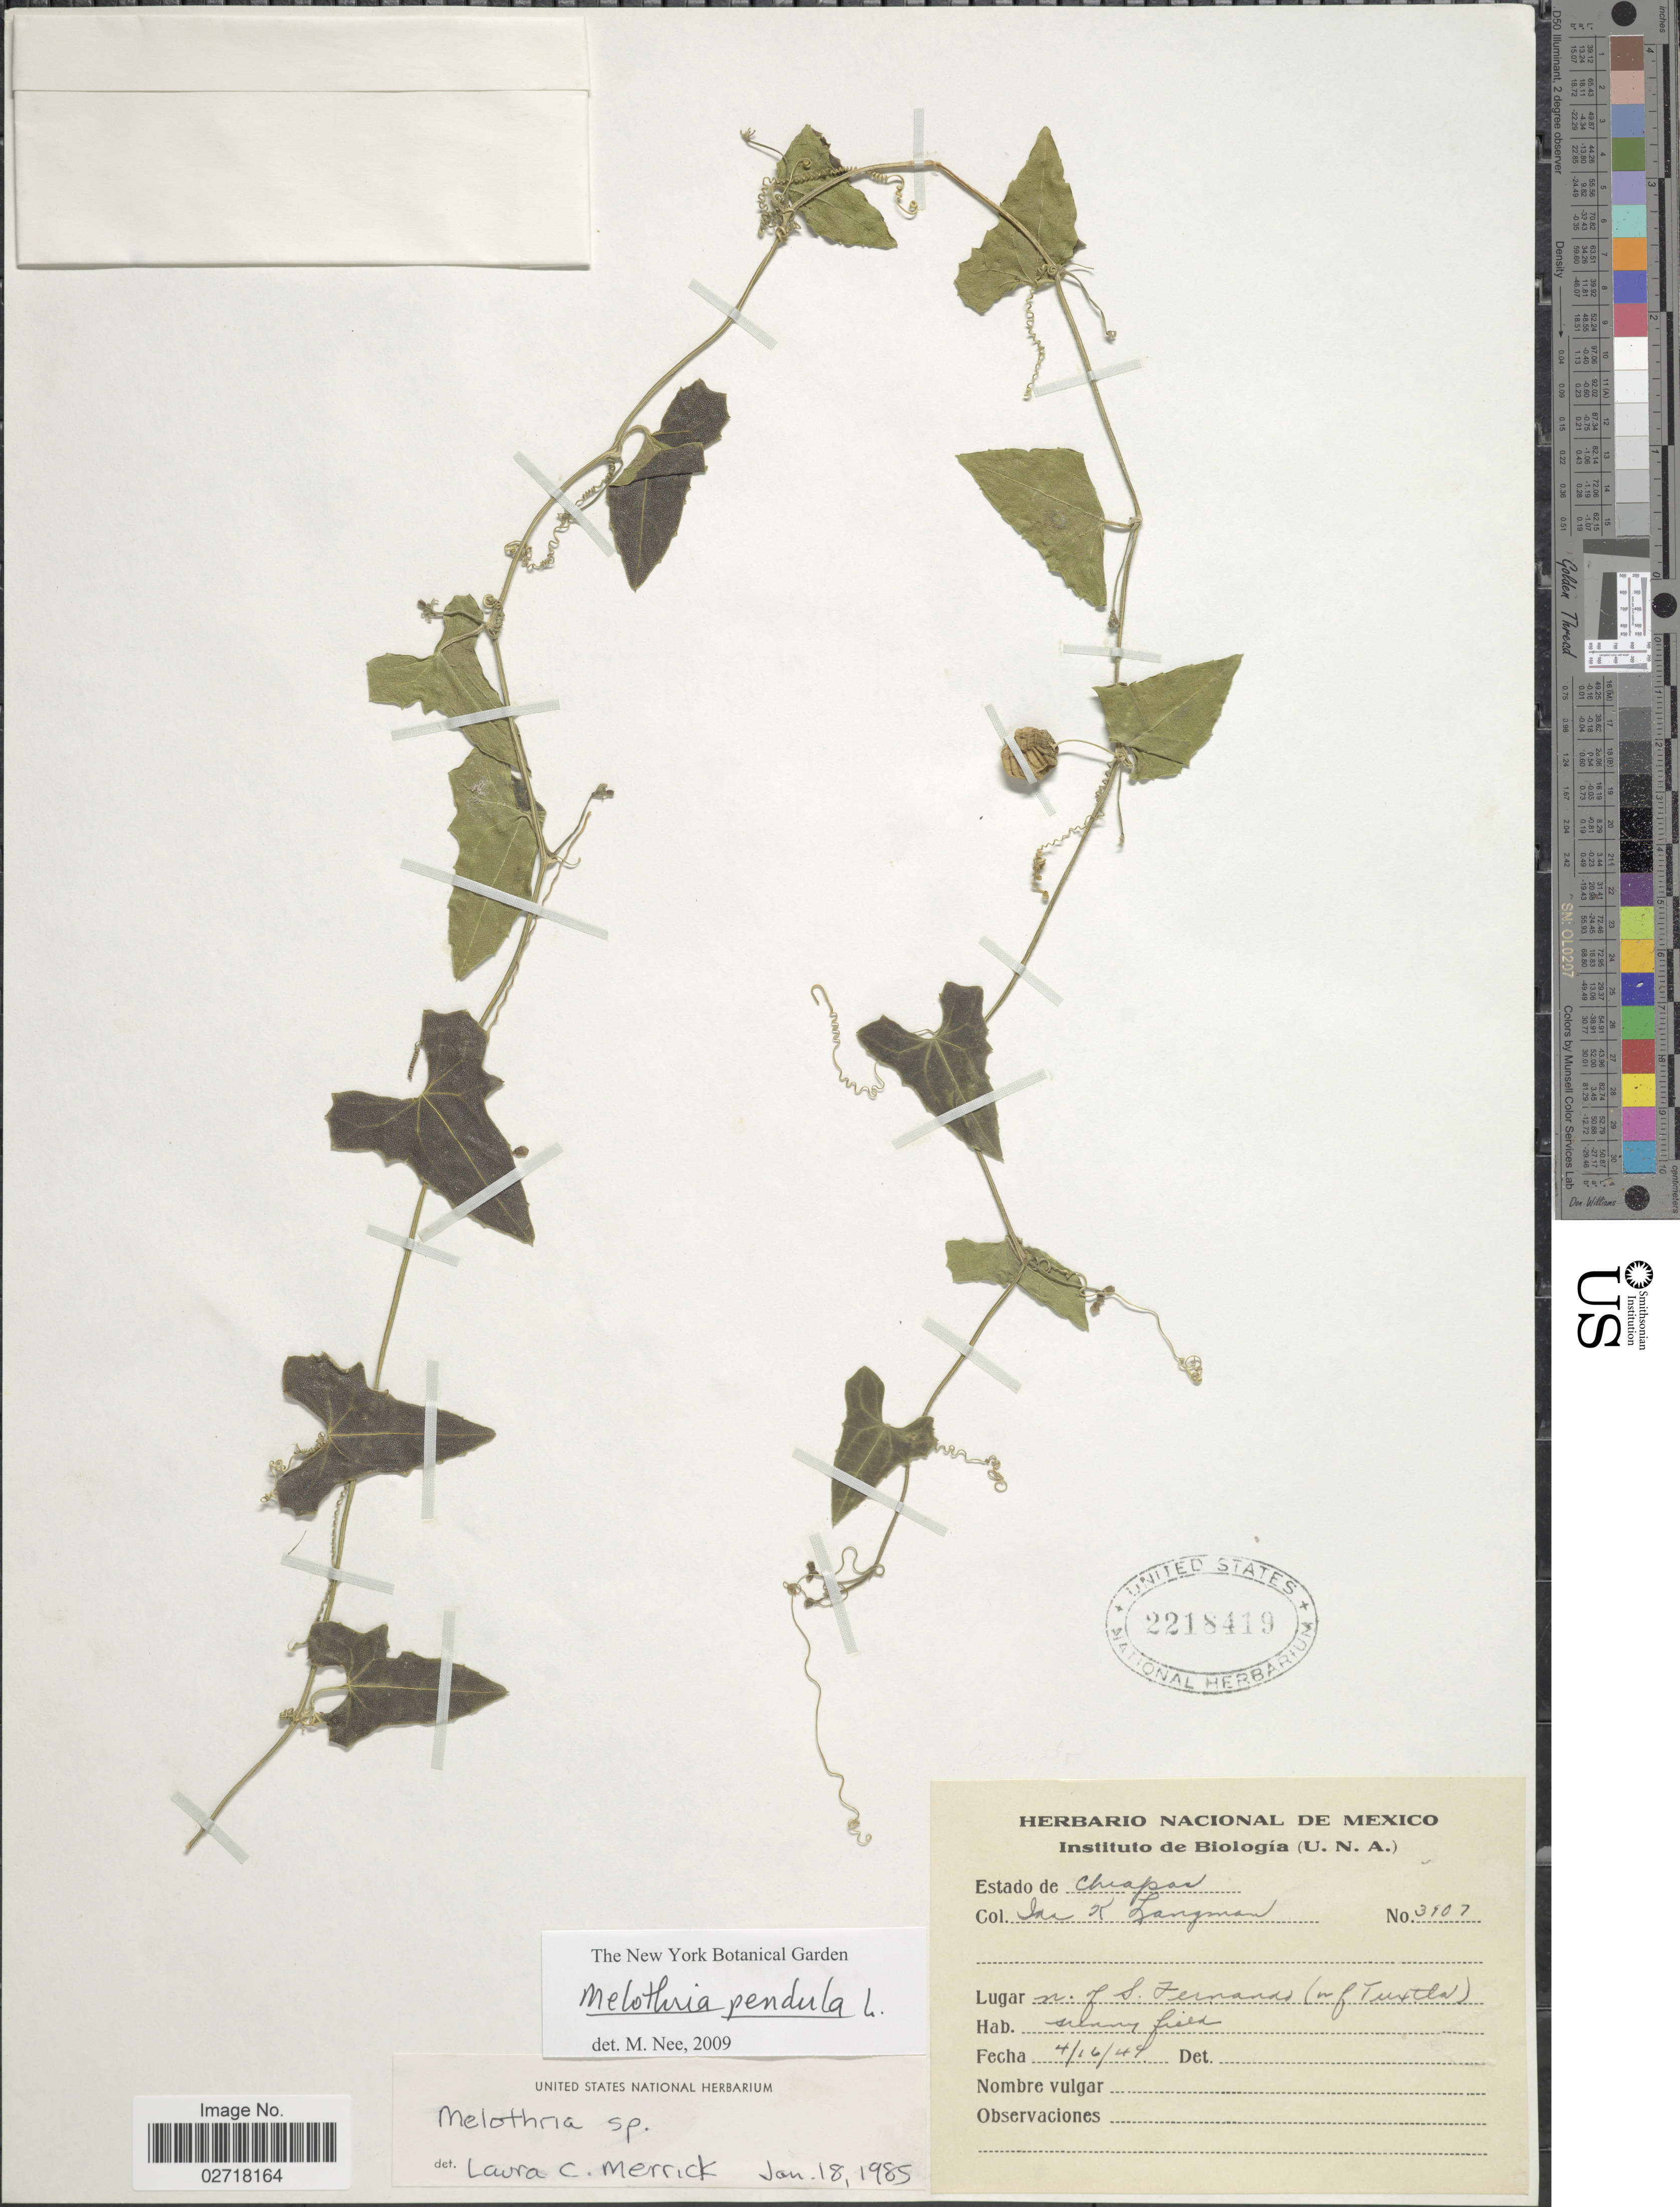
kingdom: Plantae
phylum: Tracheophyta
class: Magnoliopsida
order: Cucurbitales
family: Cucurbitaceae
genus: Melothria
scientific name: Melothria pendula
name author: L.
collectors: J. Langman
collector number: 3107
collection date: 1949-04-16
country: Mexico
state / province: Chiapas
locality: N. of S. Fernand (w of Tuxtlas)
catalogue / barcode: US 2218419